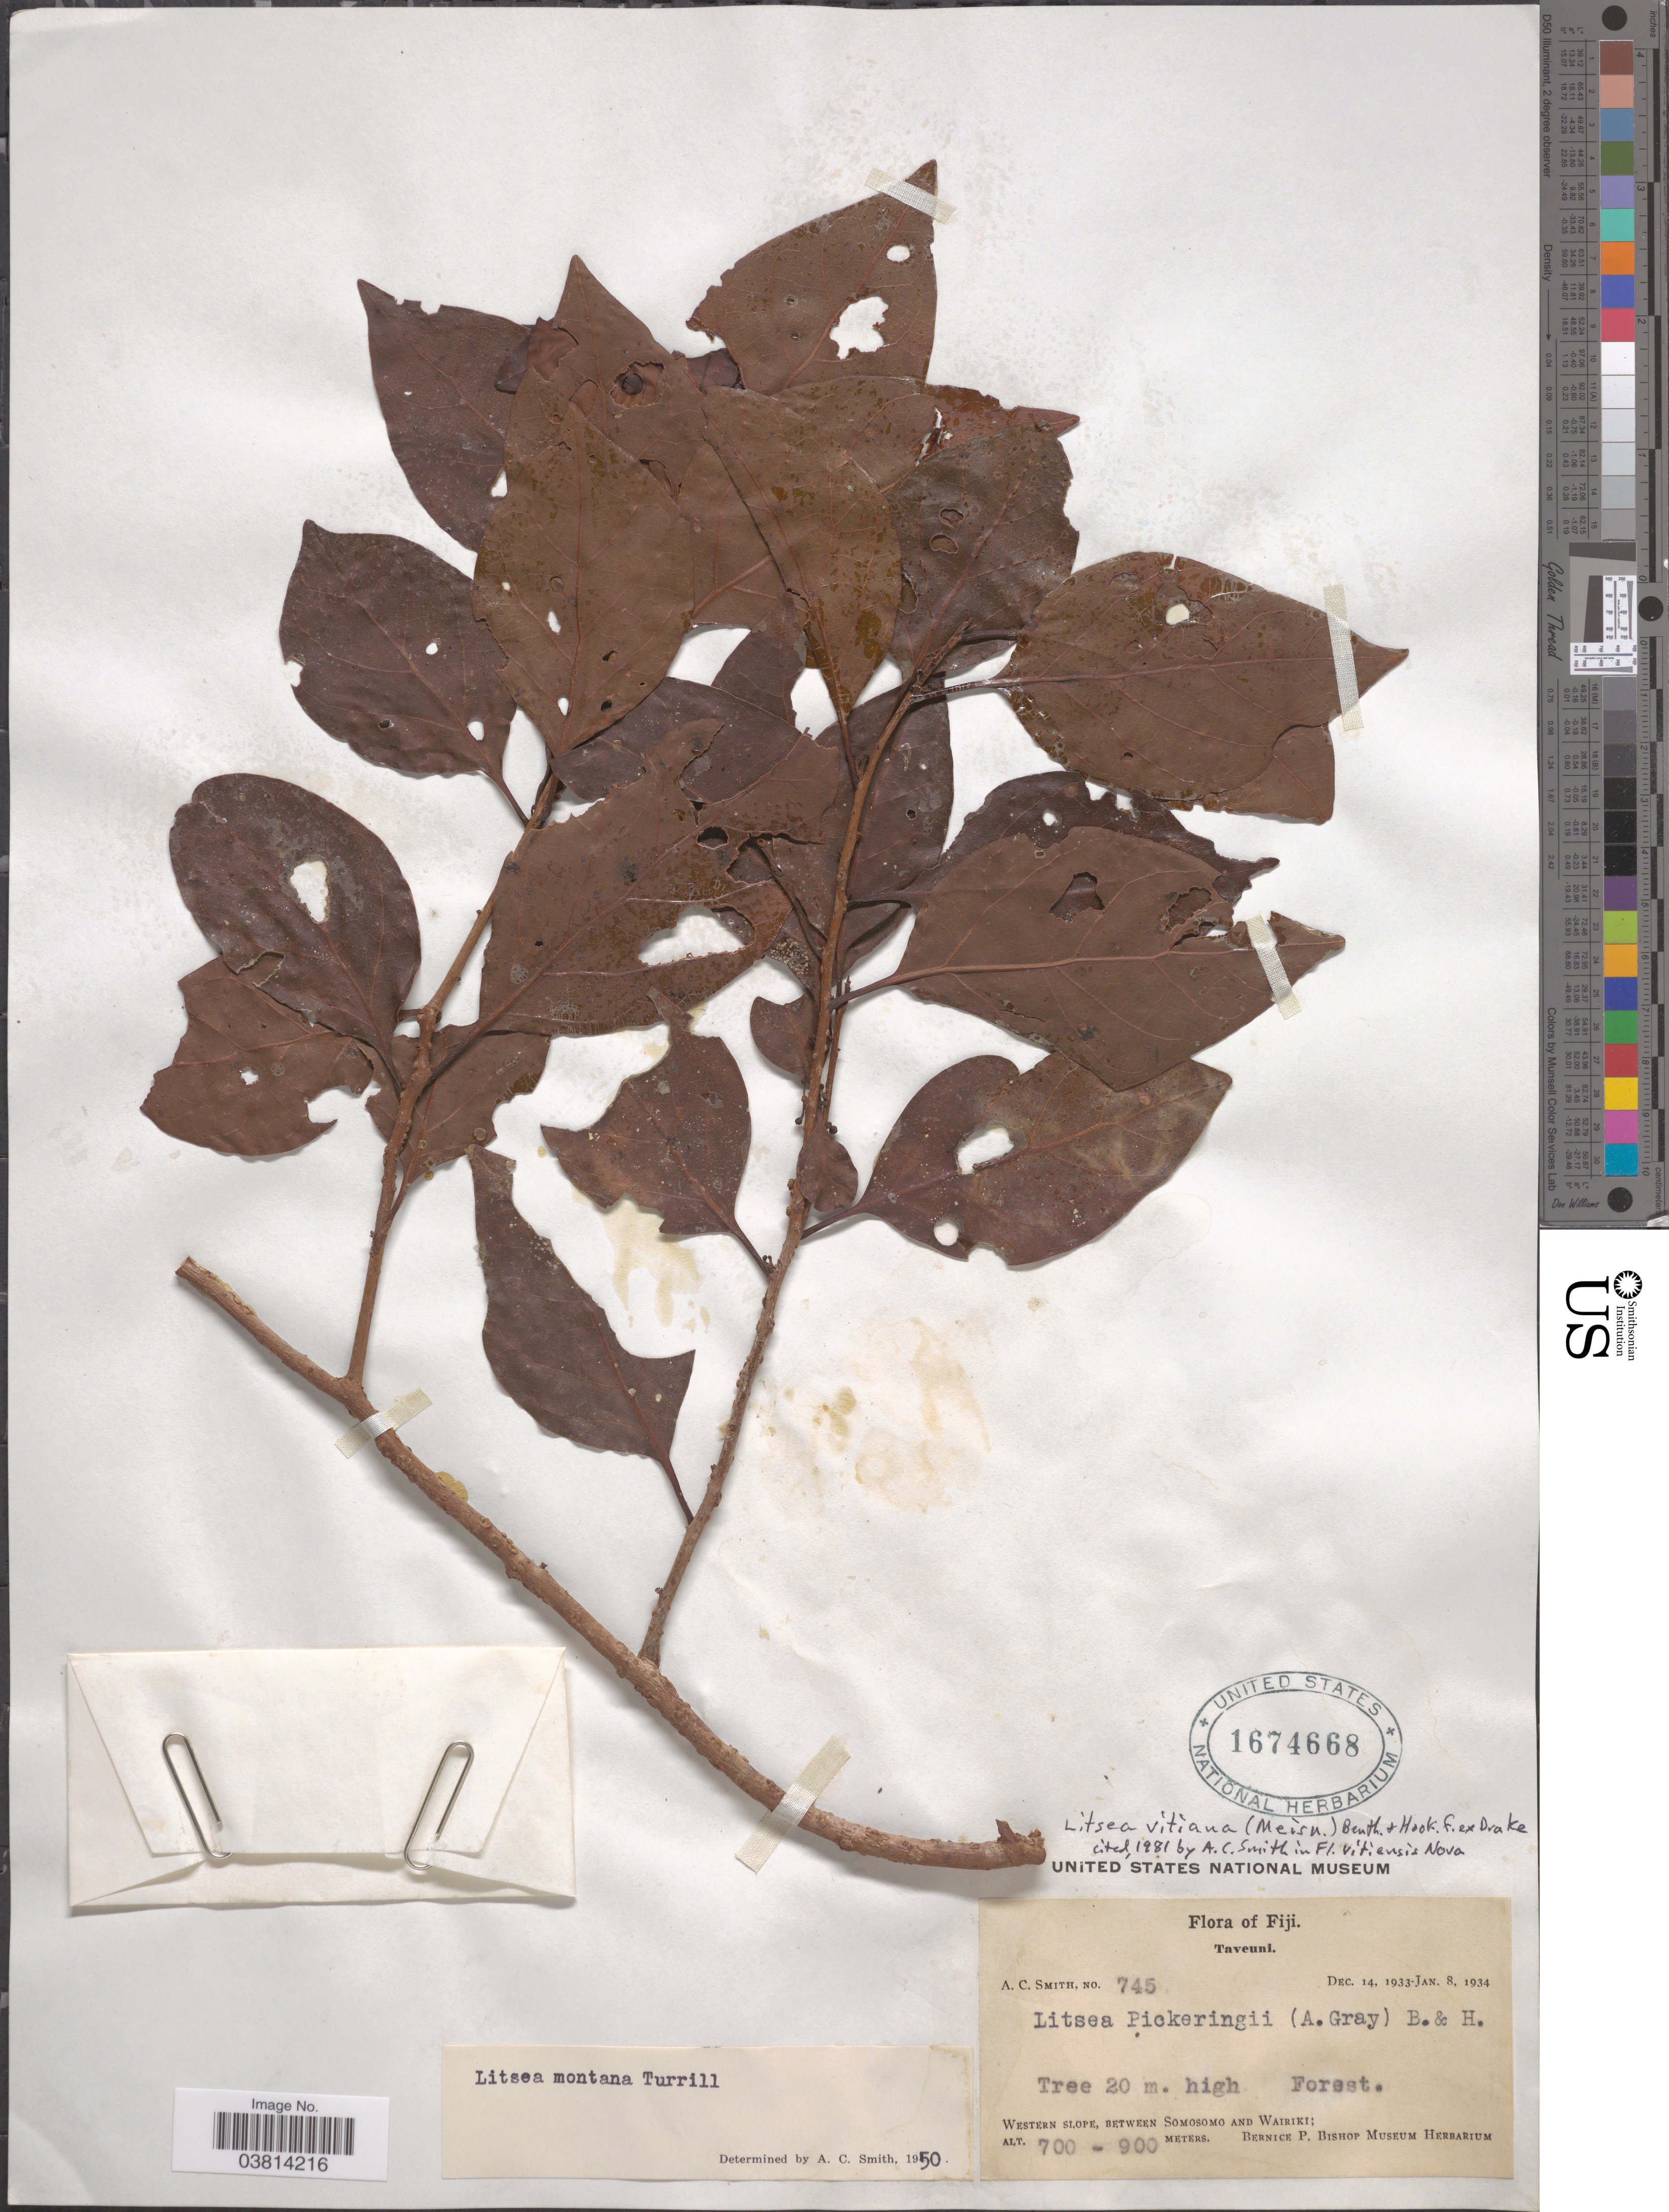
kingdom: Plantae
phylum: Tracheophyta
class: Magnoliopsida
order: Laurales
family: Lauraceae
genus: Litsea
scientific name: Litsea vitiana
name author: (Meisn.) Drake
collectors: A. C. Smith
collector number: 745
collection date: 1933-12-14/1934-01-08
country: Fiji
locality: Taveuni. Western slope, between Somosomo and Wairiki.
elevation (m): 700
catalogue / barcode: US 1674668